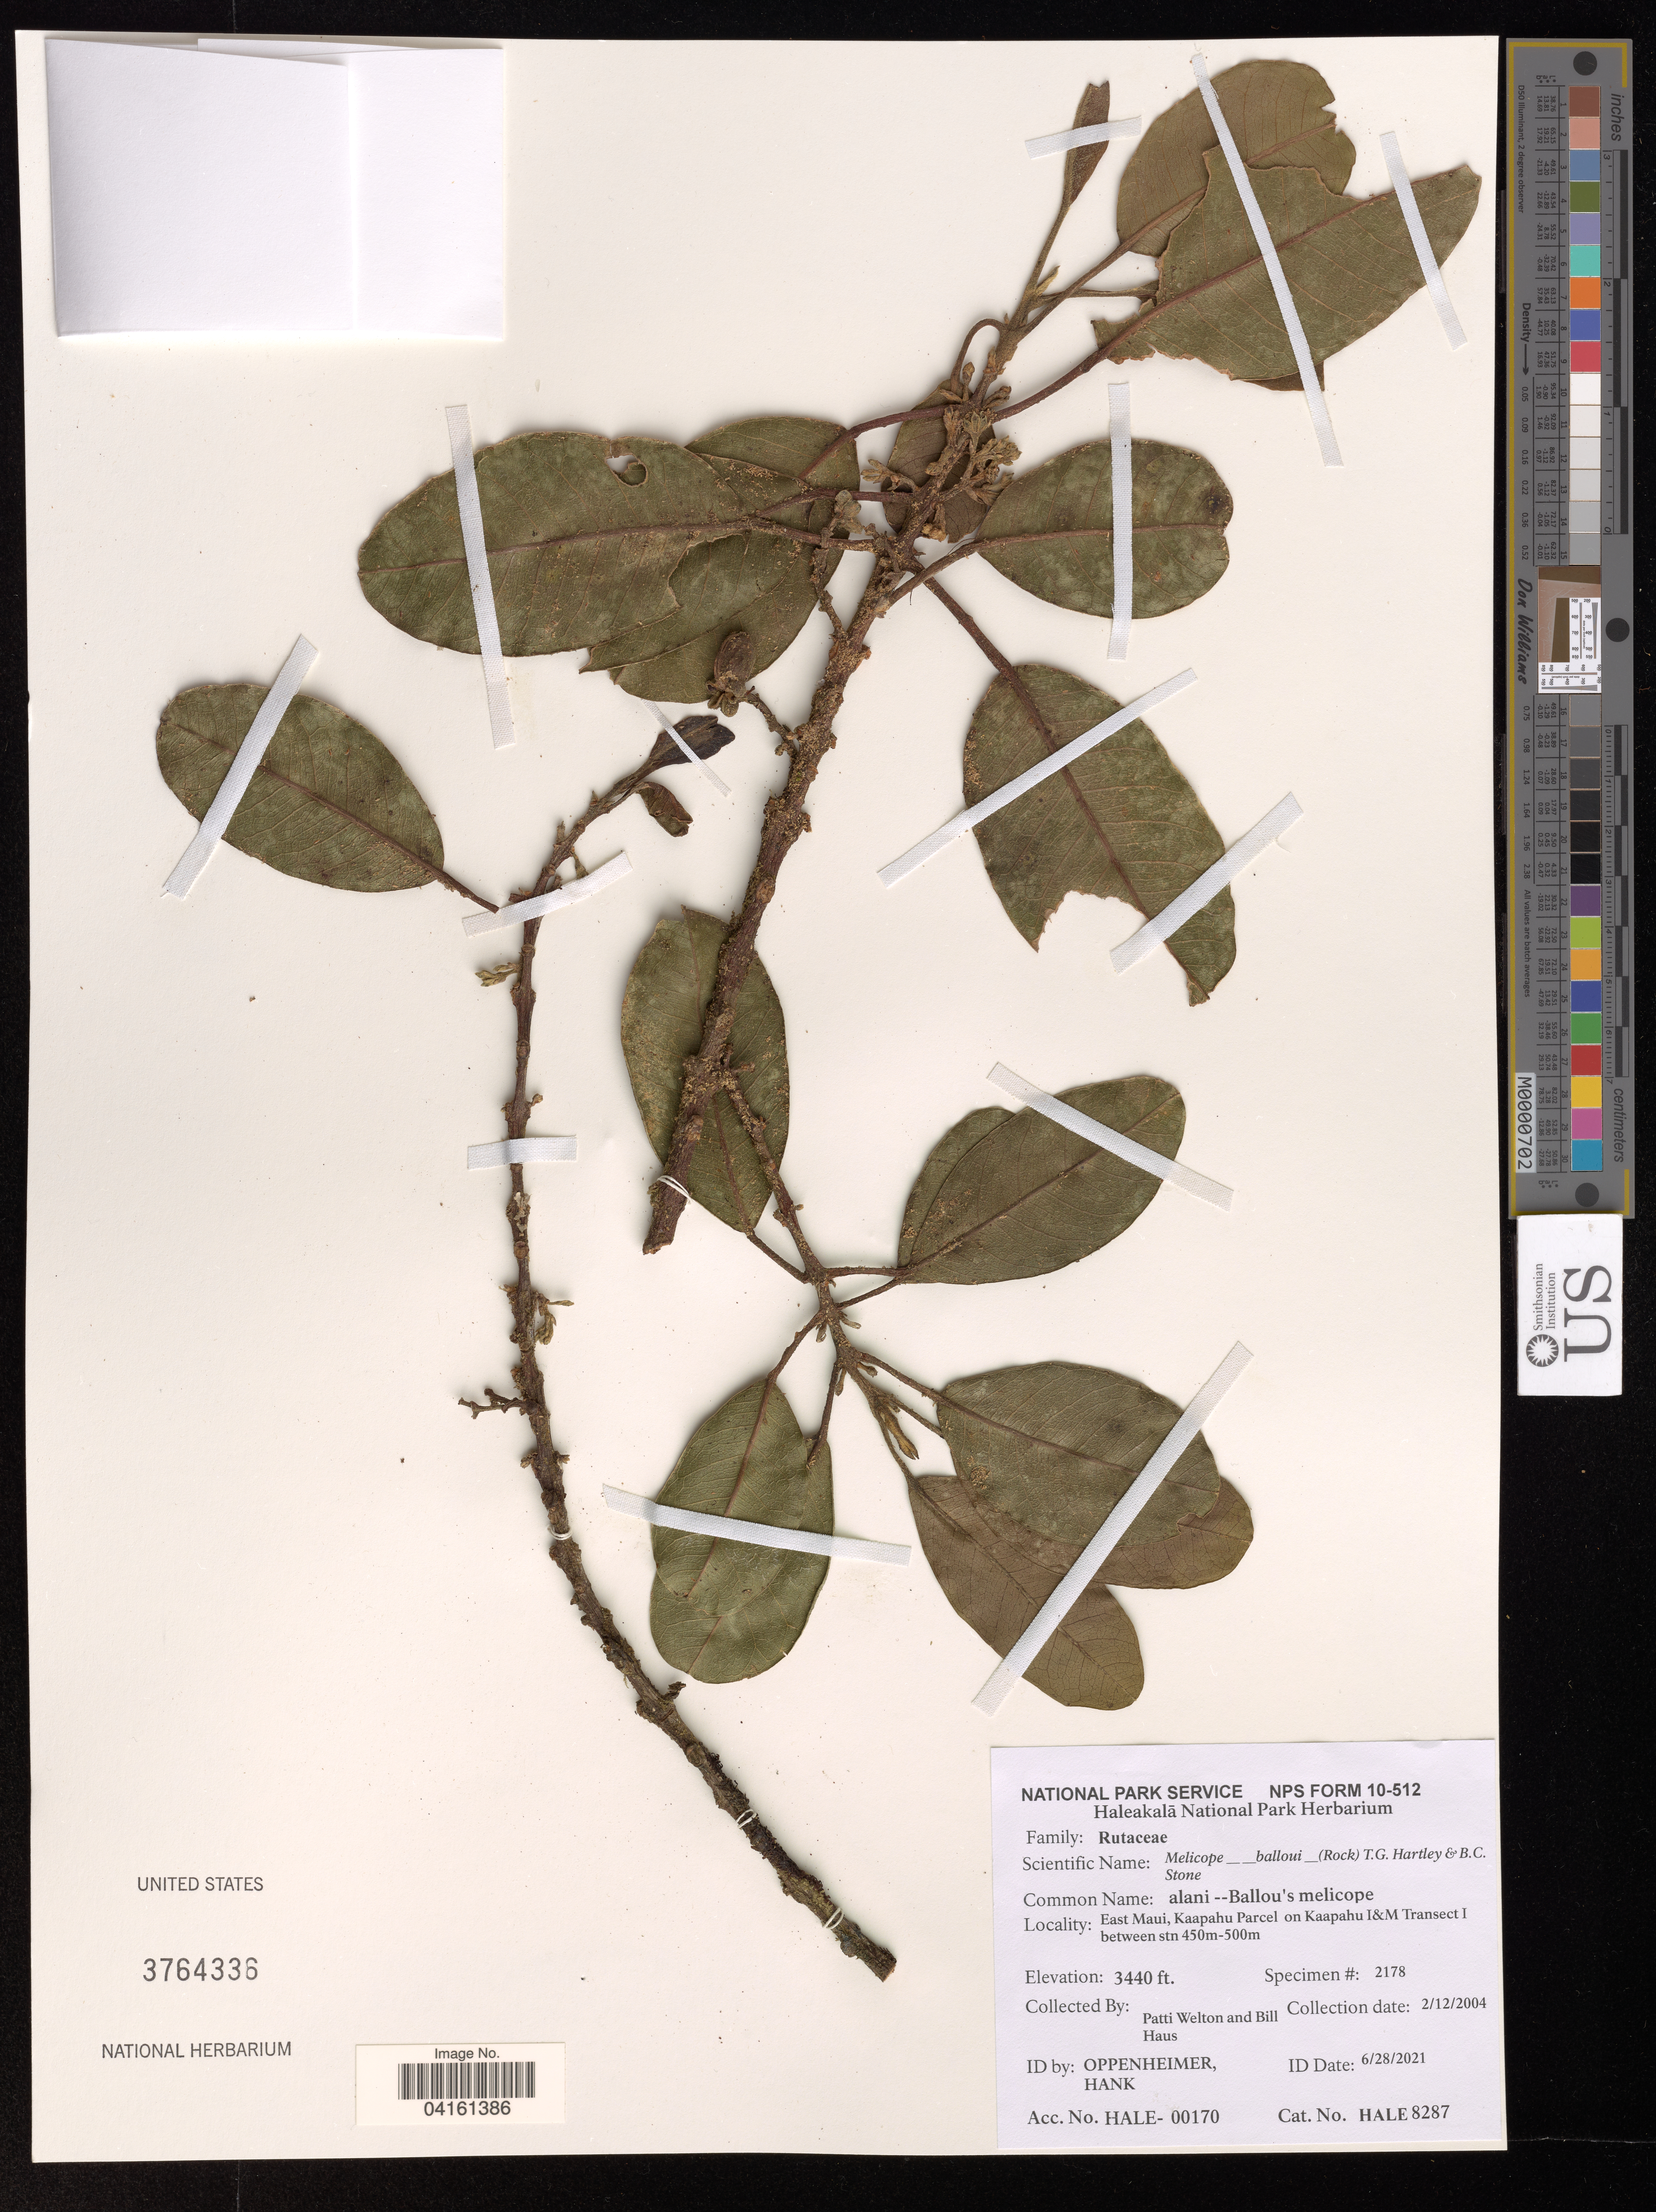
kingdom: Plantae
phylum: Tracheophyta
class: Magnoliopsida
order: Sapindales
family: Rutaceae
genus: Melicope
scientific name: Melicope balloui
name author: (Rock) T.G. Hartley & B.C. Stone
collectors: P. Welton & B. Haus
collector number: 2178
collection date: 2004-02-12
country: United States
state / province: Hawaii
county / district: Maui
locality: East Maui, Kaapahu Parcel on Kaapahu I&M Transect I between stn 450m-500m.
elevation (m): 1049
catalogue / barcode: US 3764336